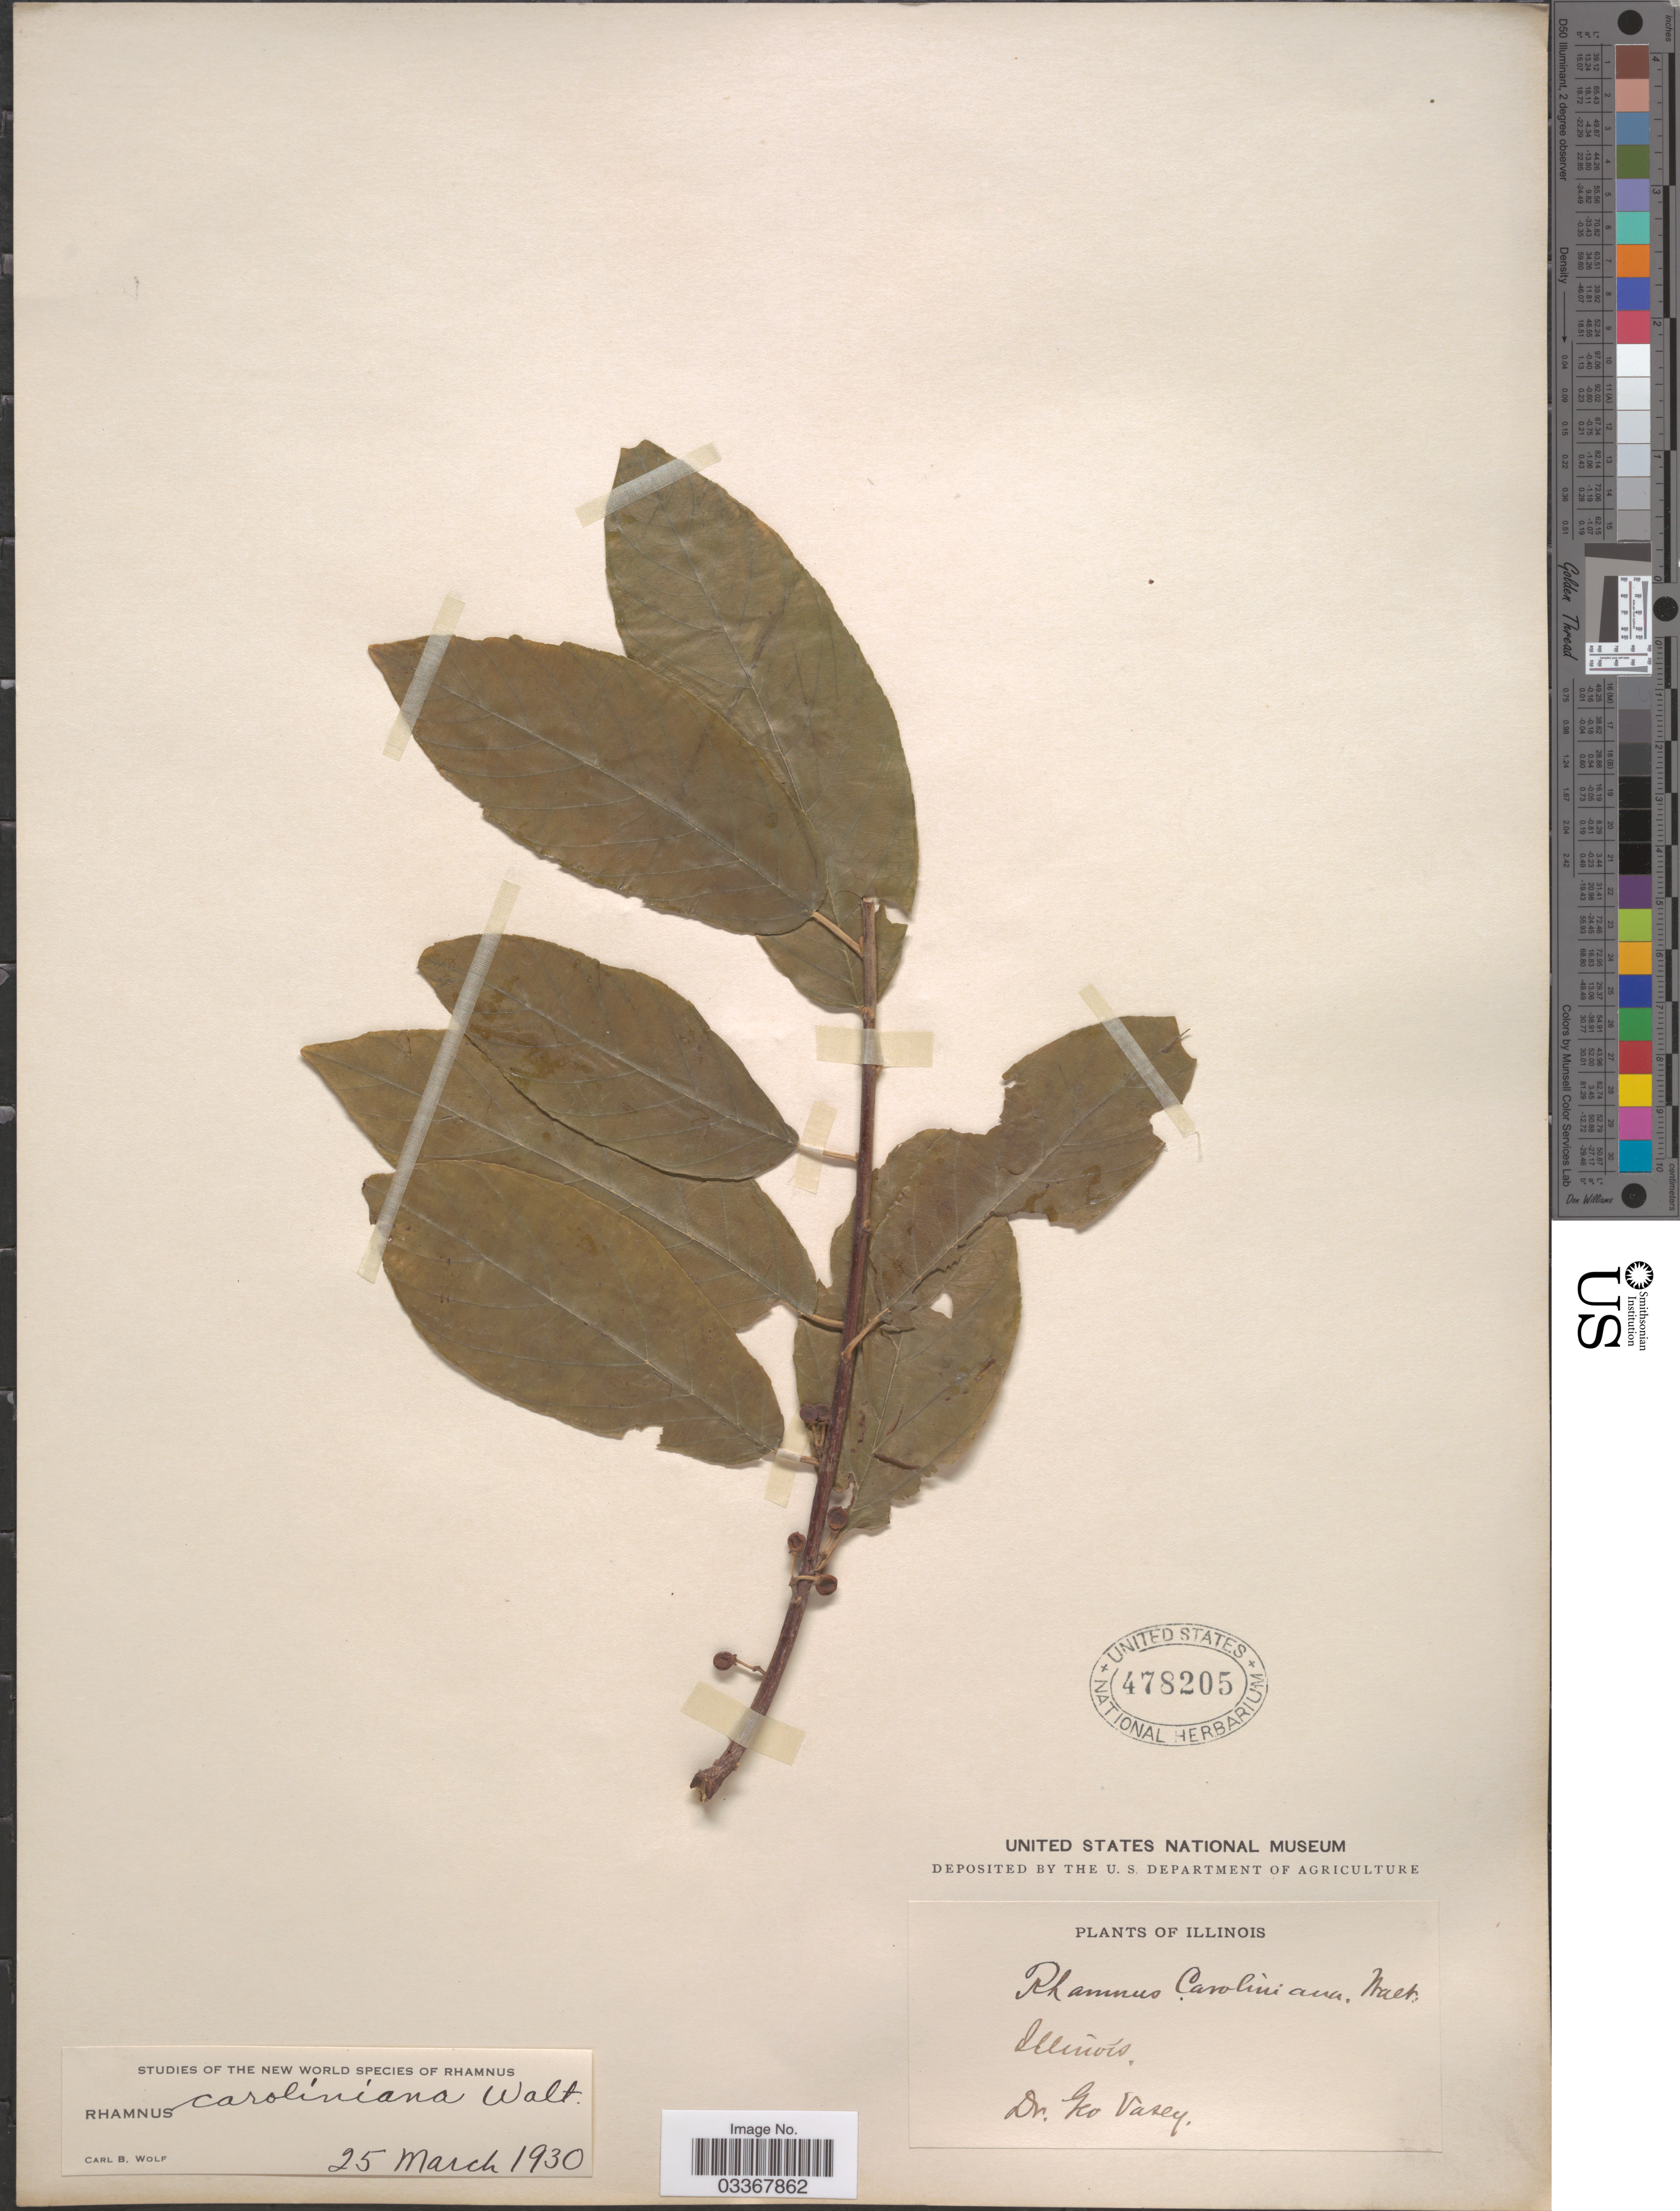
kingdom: Plantae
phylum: Tracheophyta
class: Magnoliopsida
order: Rosales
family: Rhamnaceae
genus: Frangula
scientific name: Frangula caroliniana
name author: (Walter) A. Gray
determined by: Strong, Mark T., (BOT), Smithsonian Institution - National Museum of Natural History (UNITED STATES)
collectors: G. Vasey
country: United States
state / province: Illinois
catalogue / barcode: US 478205